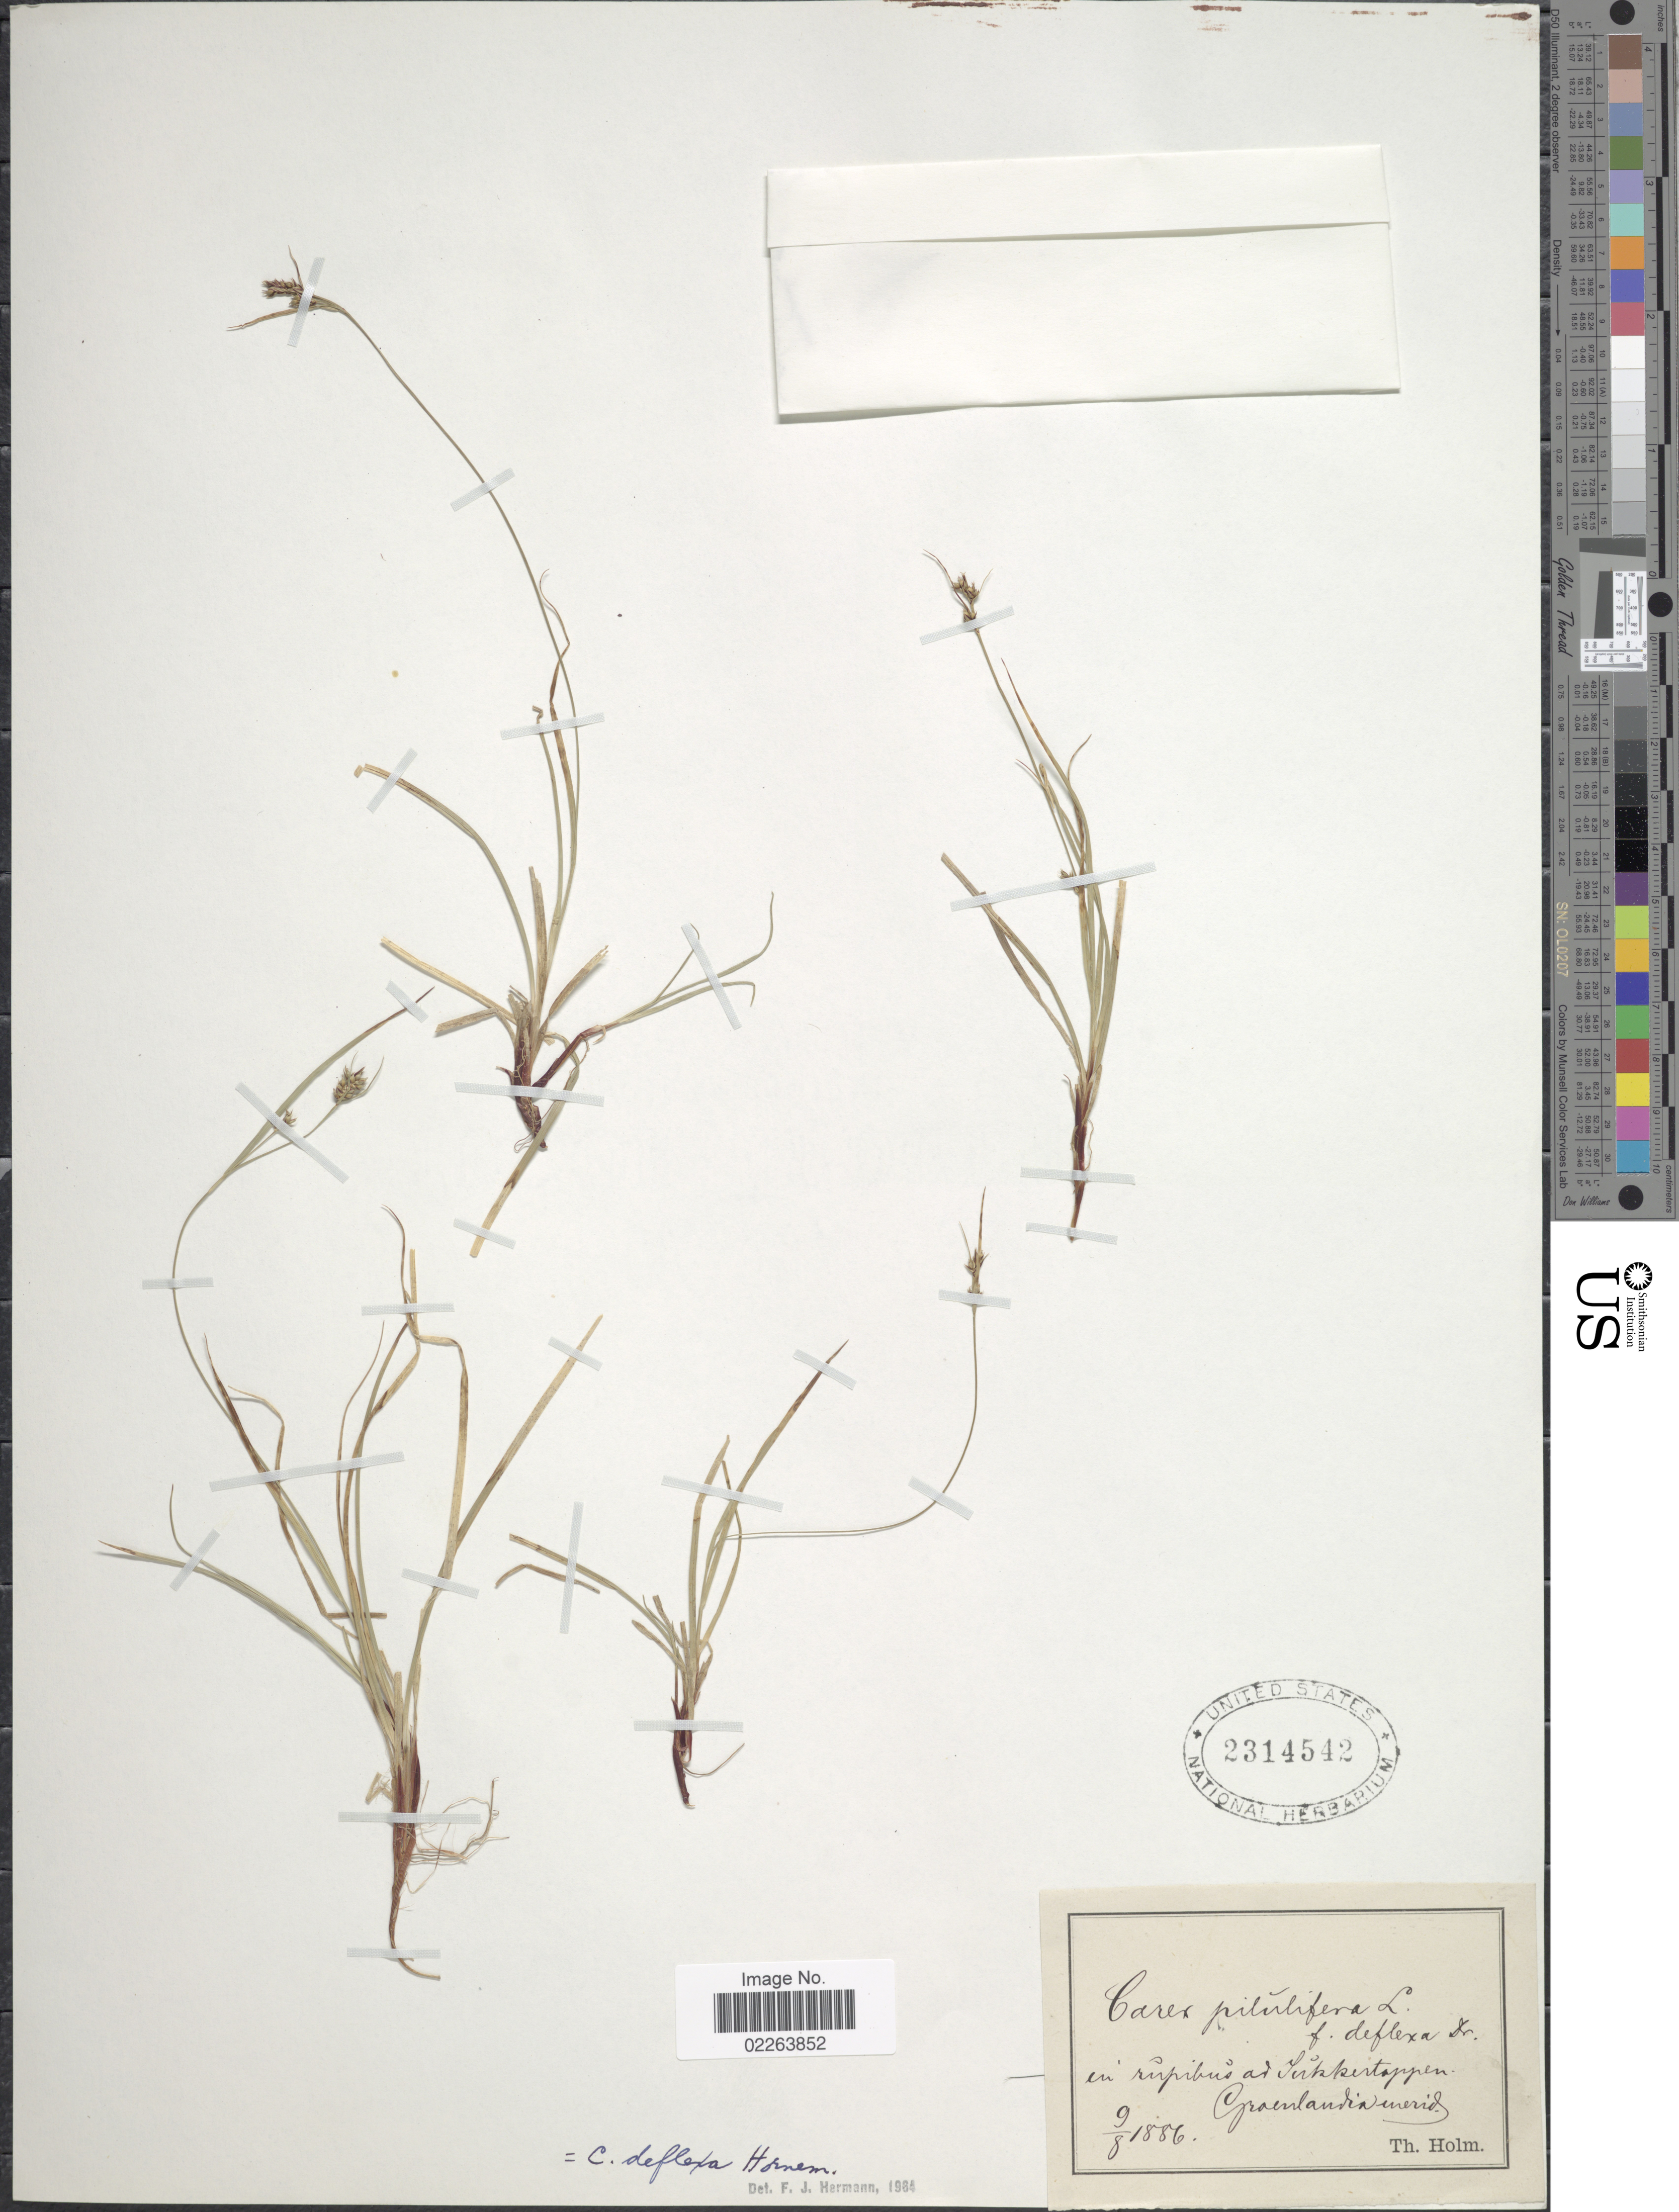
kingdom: Plantae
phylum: Tracheophyta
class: Liliopsida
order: Poales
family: Cyperaceae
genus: Carex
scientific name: Carex deflexa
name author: Hornem.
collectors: T. Holm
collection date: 1886-08-09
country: Greenland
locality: In rupibus ad Sukkertappen Groenlandia merid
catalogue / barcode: US 2314542